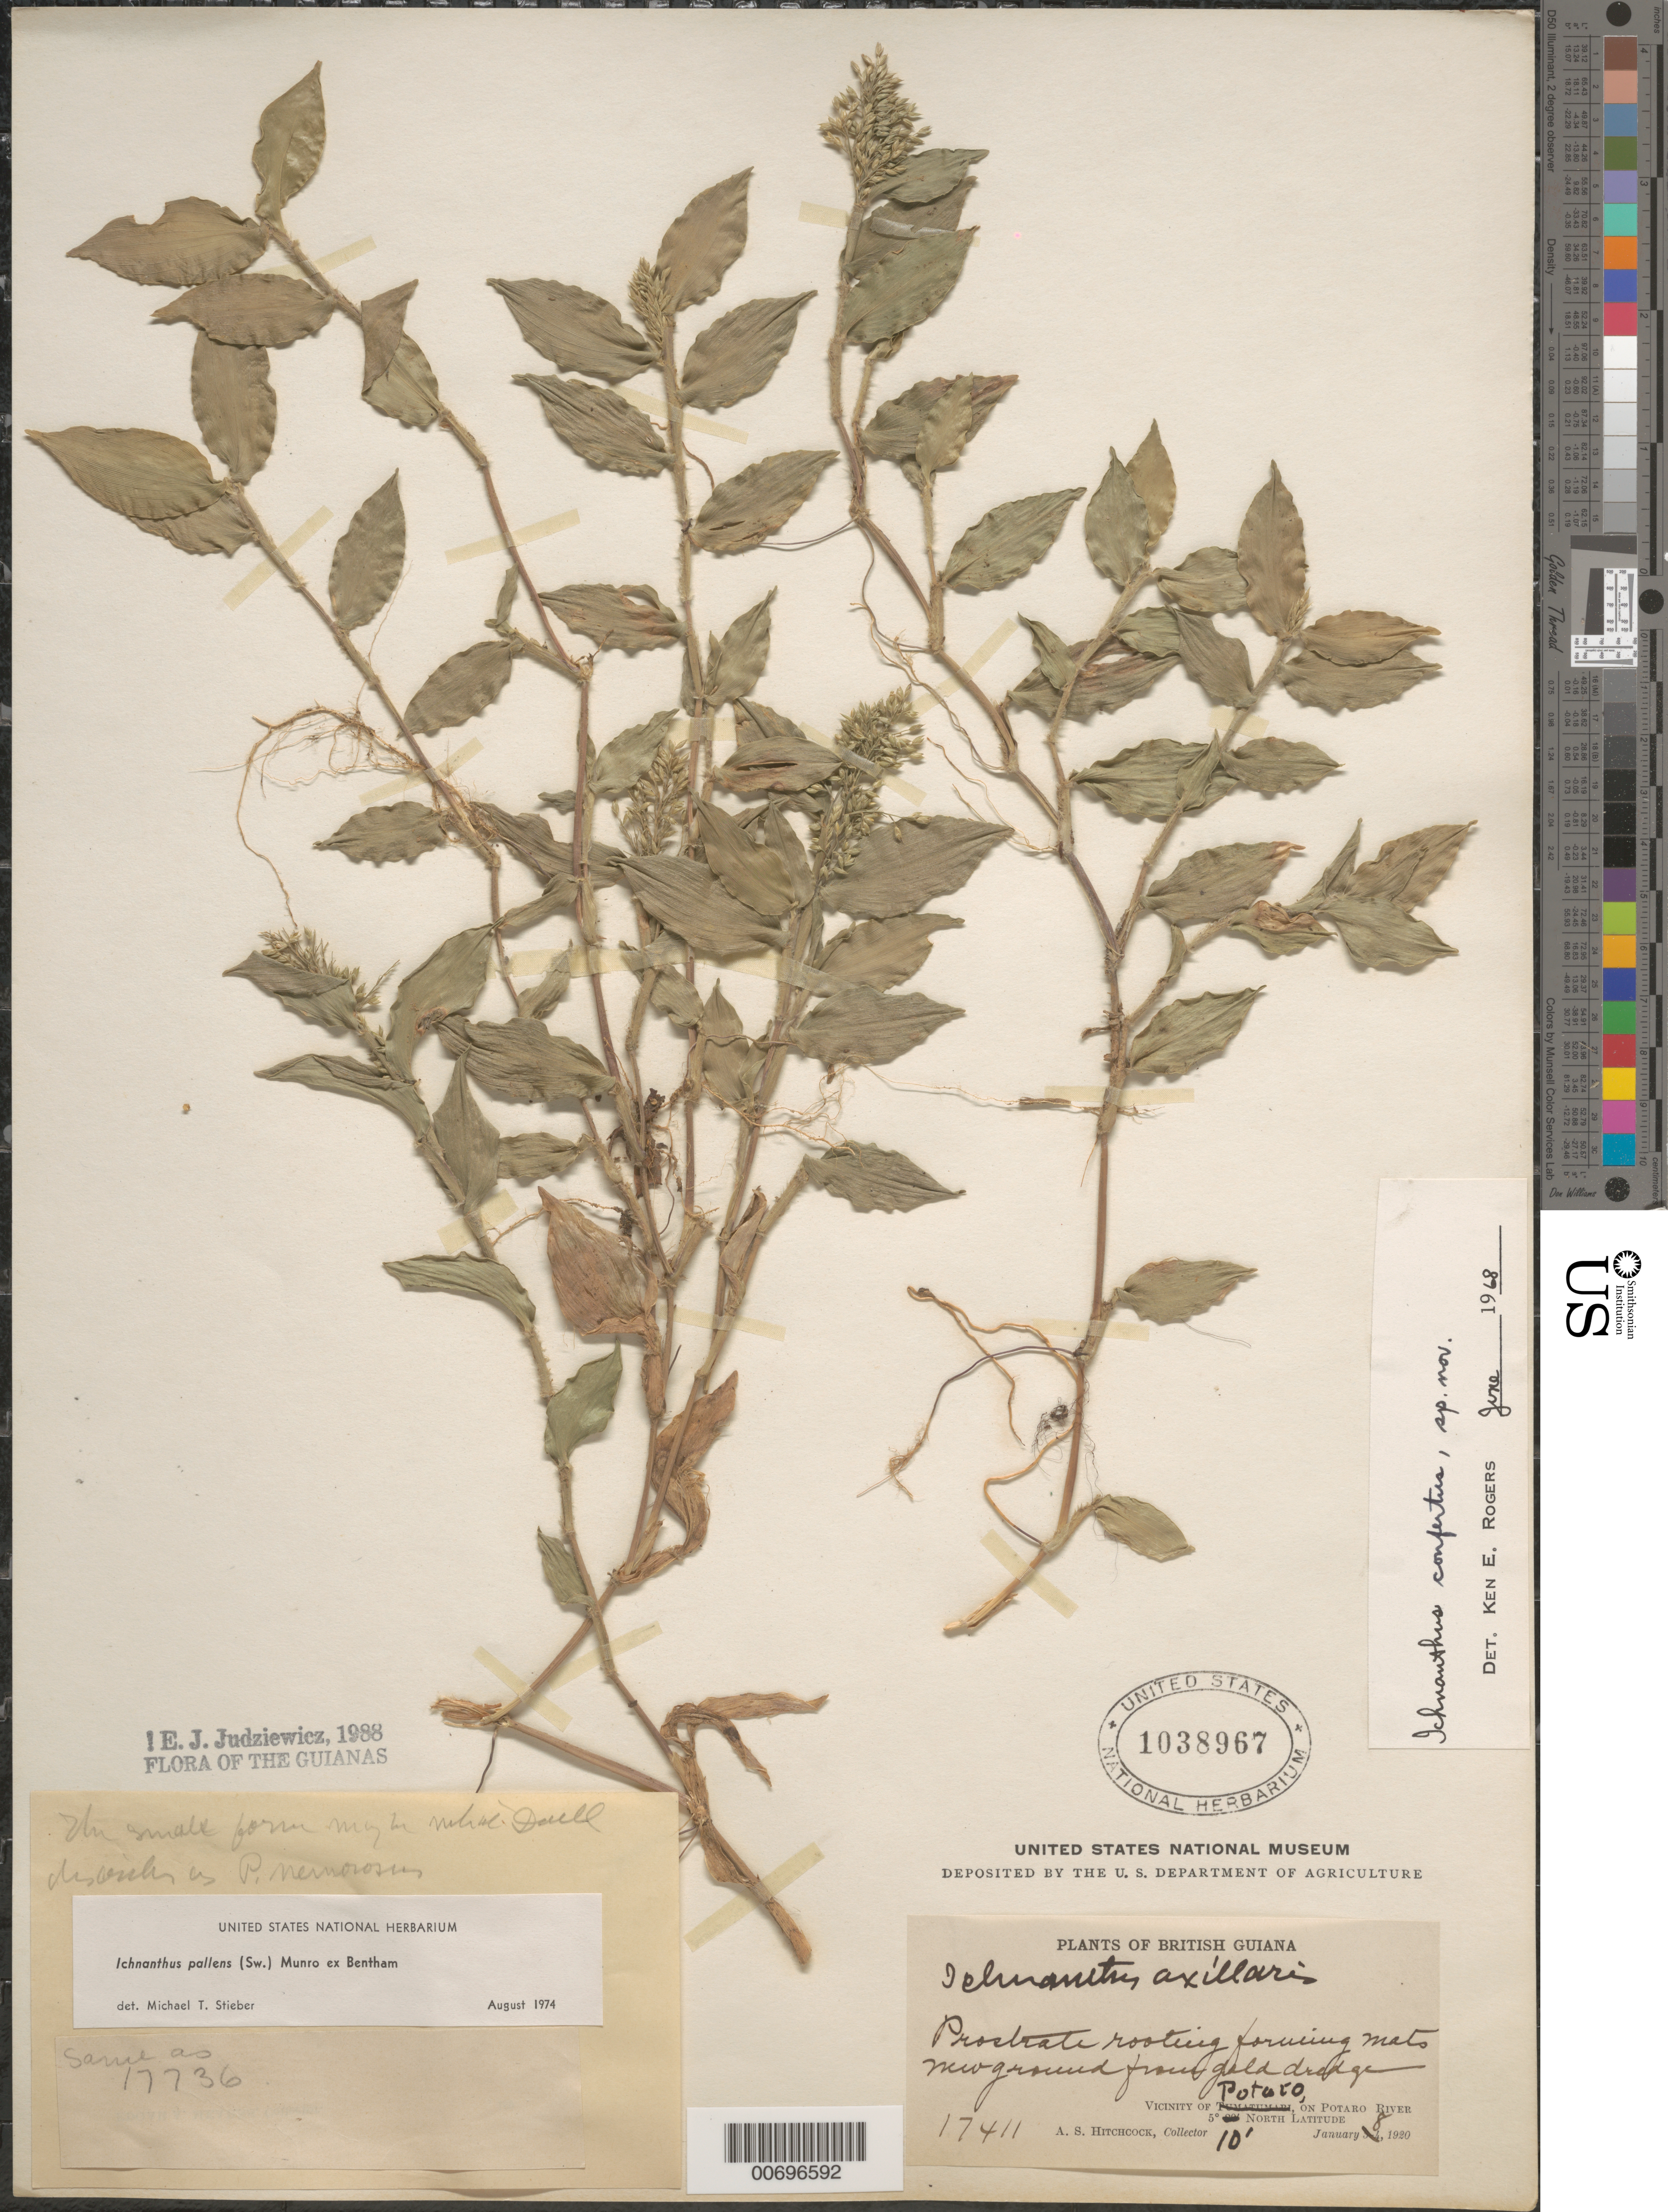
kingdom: Plantae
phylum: Tracheophyta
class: Liliopsida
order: Poales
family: Poaceae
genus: Ichnanthus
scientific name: Ichnanthus pallens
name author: (Sw.) Munro ex Benth.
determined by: Judziewicz, E. J.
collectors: A. S. Hitchcock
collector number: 17411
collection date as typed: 7-Jan-20 to 8-Jan-20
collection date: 1920-01-07/1920-01-08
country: Guyana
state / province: Potaro-Siparuni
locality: Potaro River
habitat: Low, open ground recently cast up by gold-mining dredge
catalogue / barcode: US 1038967